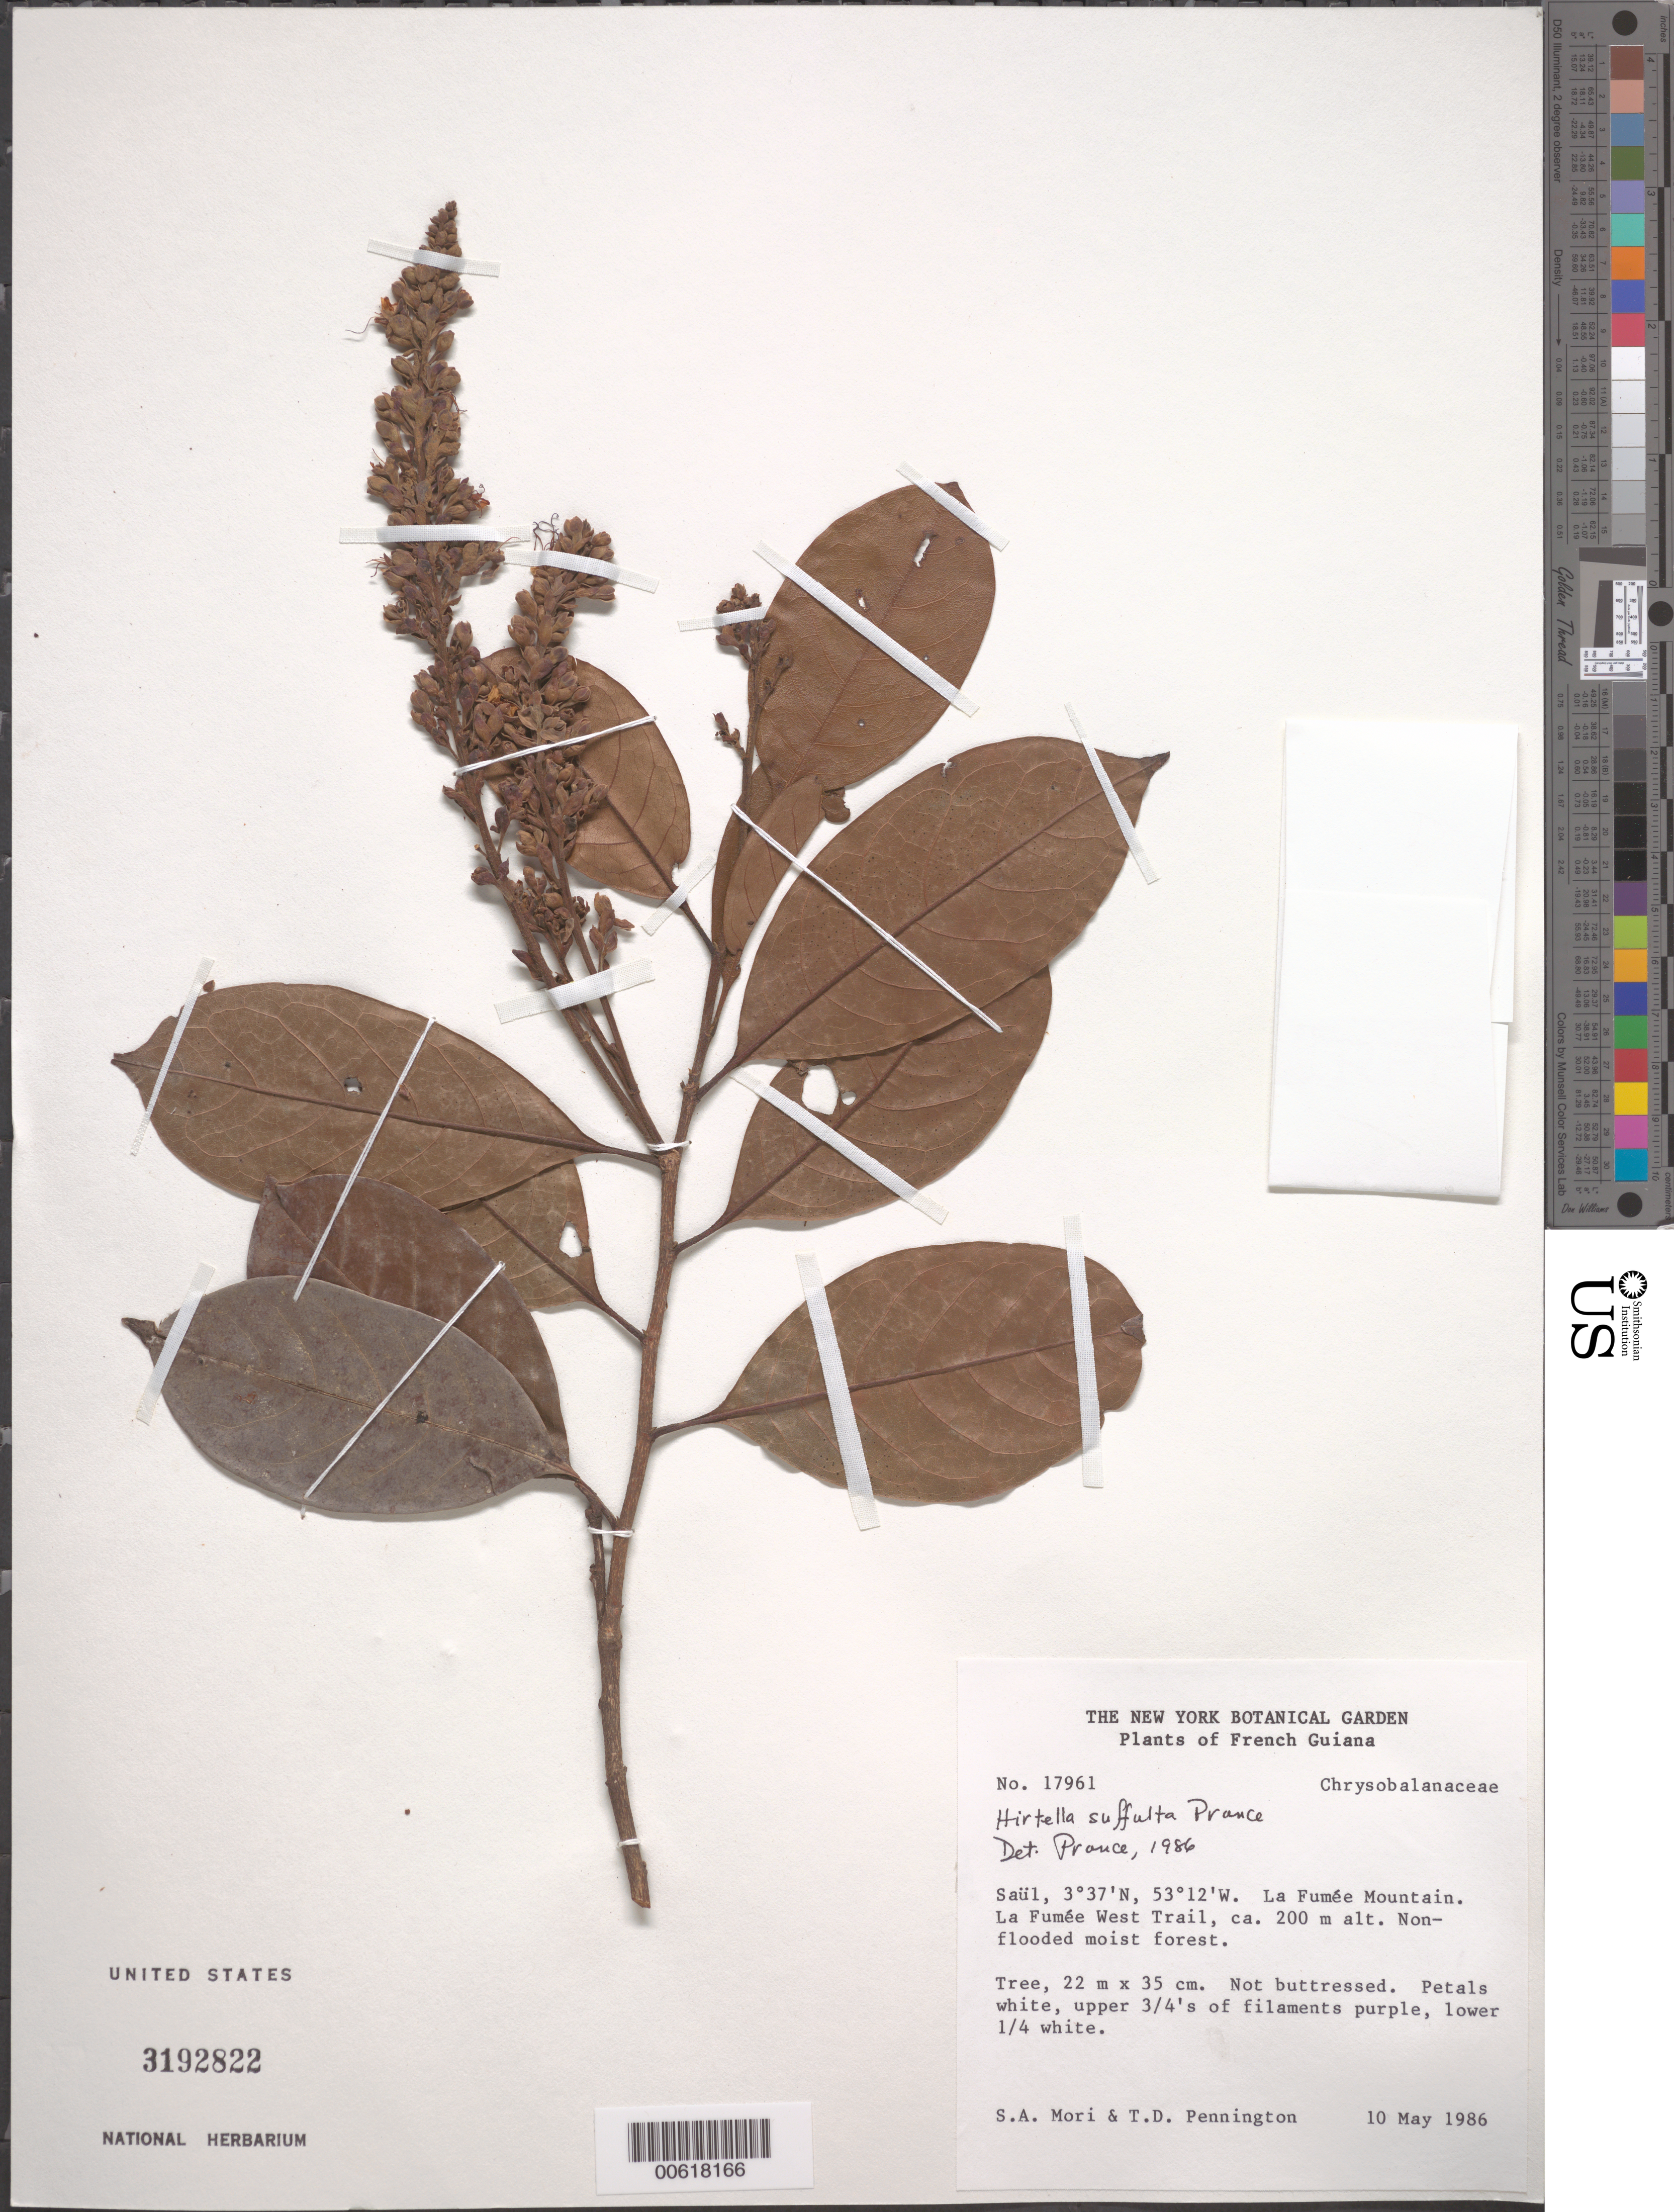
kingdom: Plantae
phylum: Tracheophyta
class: Magnoliopsida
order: Malpighiales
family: Chrysobalanaceae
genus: Hirtella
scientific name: Hirtella suffulta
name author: Prance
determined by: Prance, G. T.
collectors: S. Mori & T. D. Pennington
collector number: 17961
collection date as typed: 10-May-86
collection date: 1986-05-10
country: French Guiana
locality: Saül, La Fumée Mountain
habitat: Non-flooded moist forest.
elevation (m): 200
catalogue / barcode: US 3192822